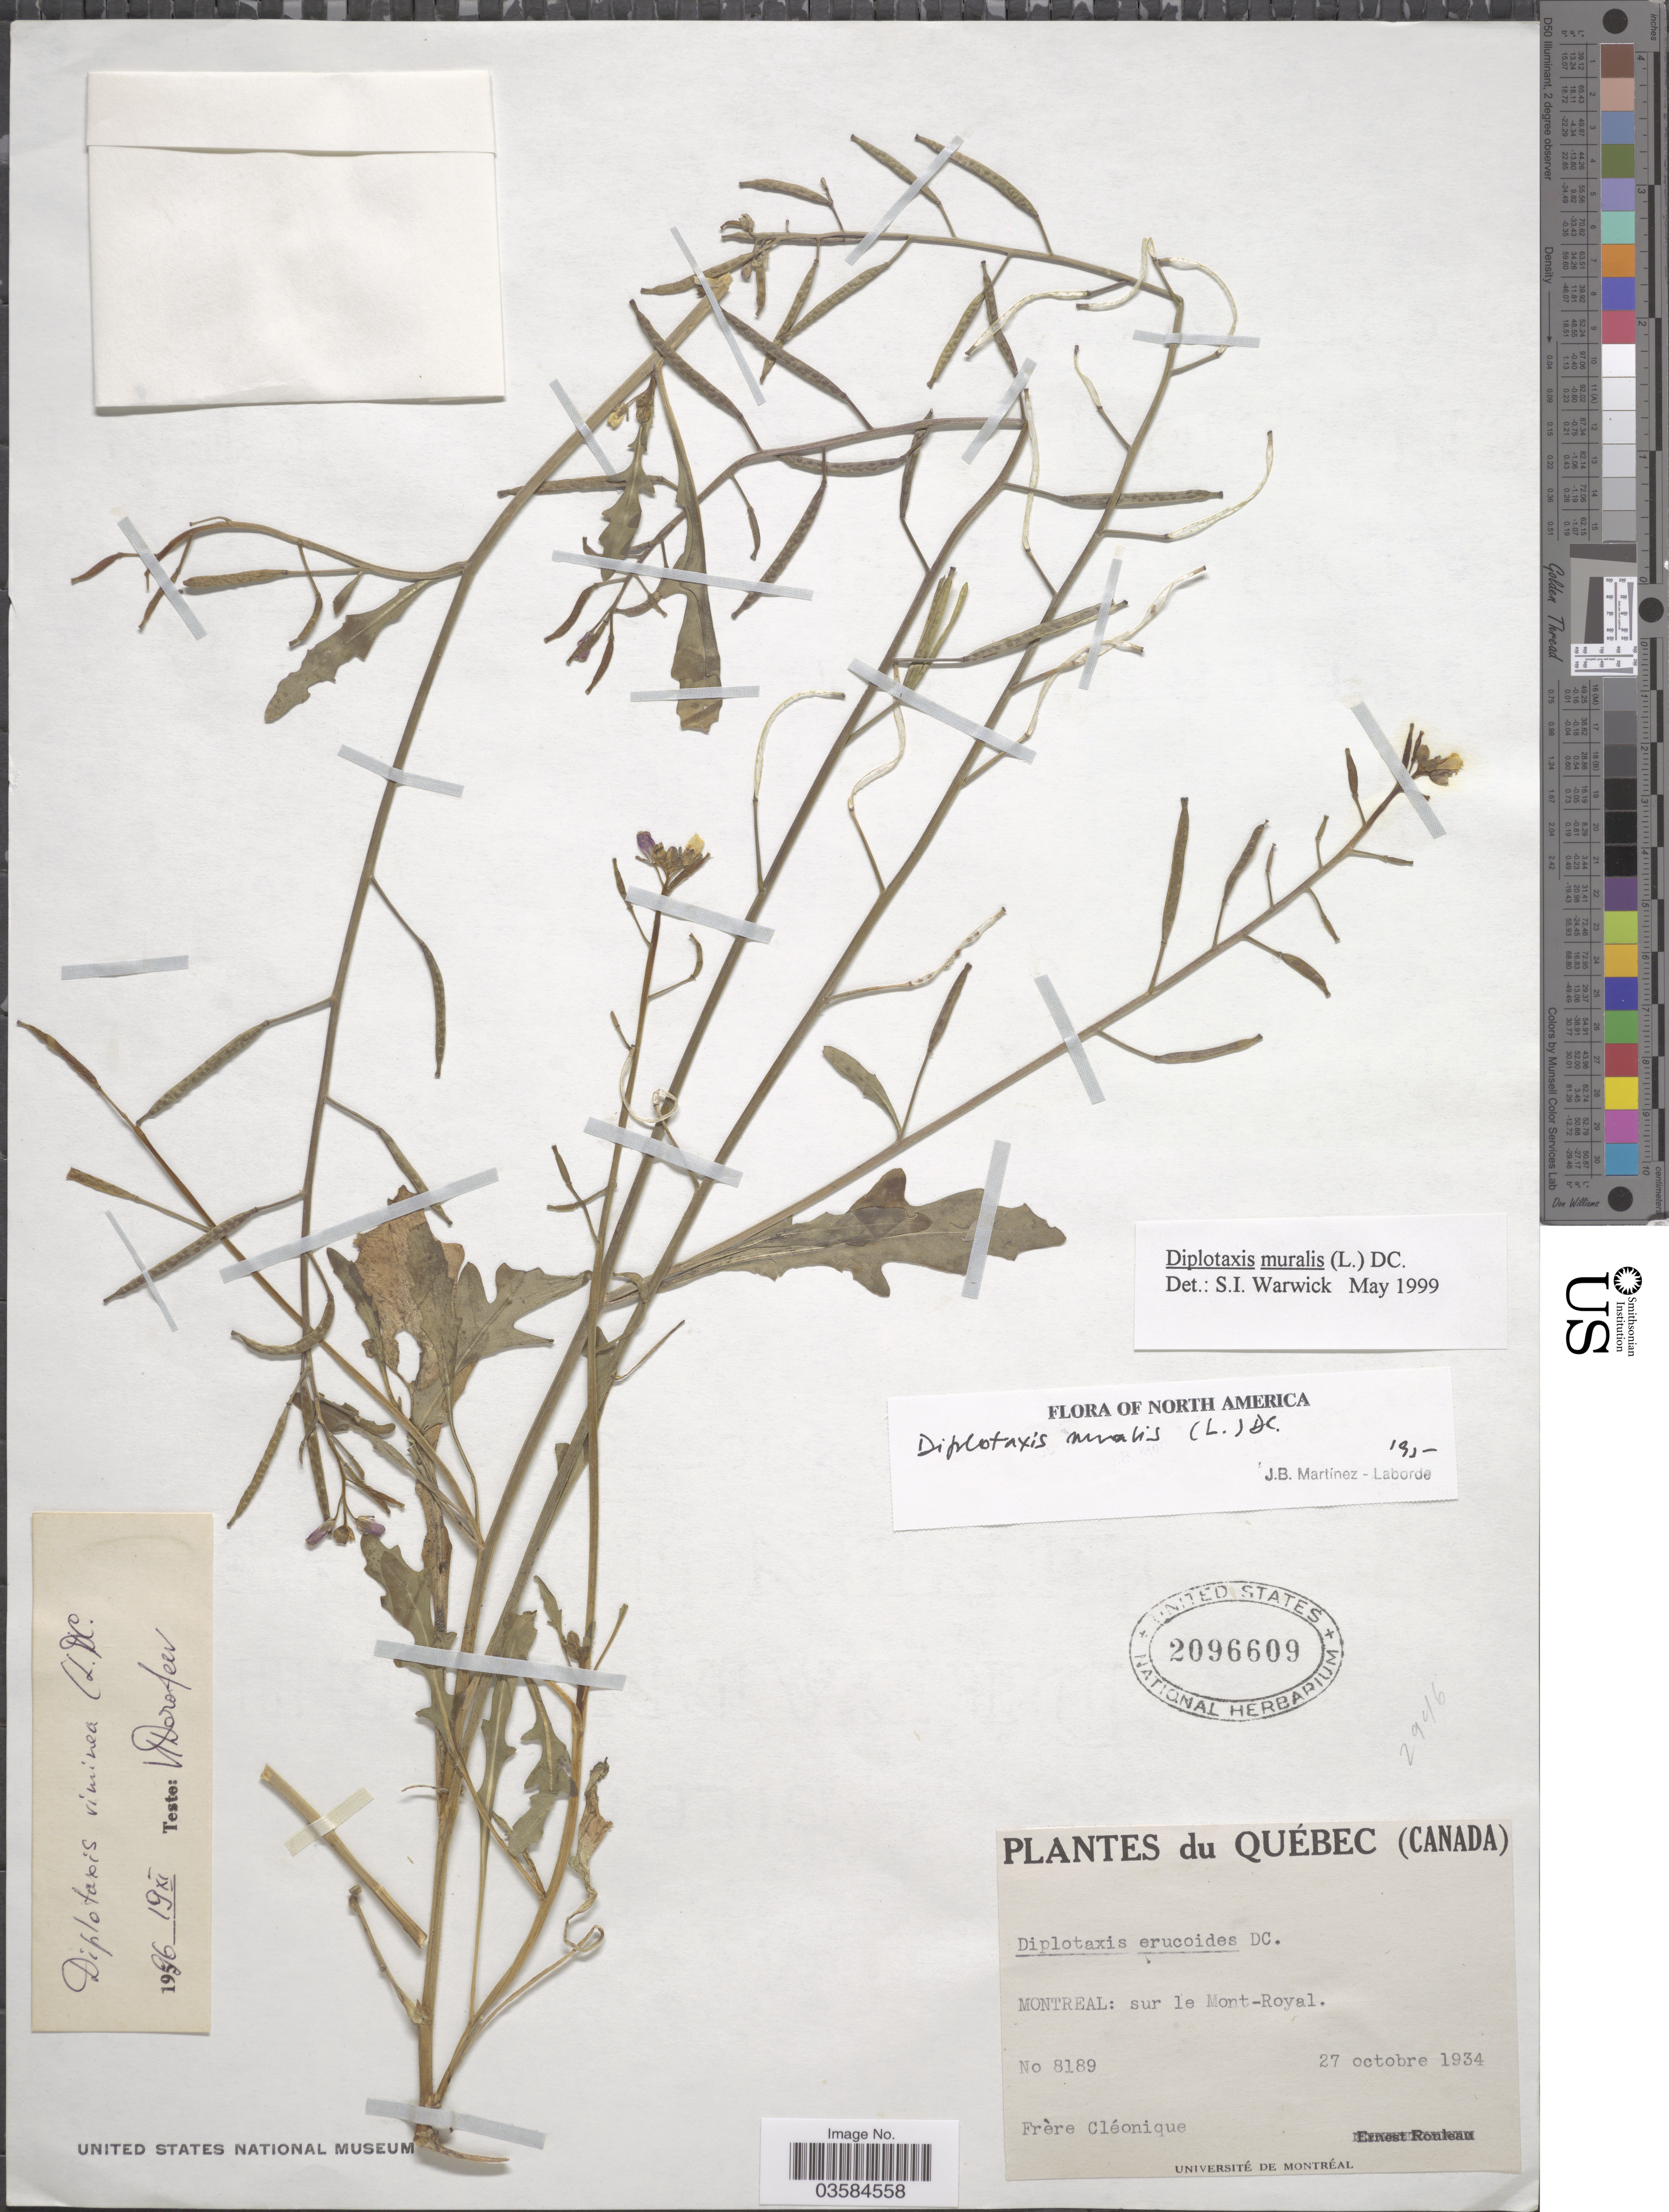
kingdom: Plantae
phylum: Tracheophyta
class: Magnoliopsida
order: Brassicales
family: Brassicaceae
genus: Diplotaxis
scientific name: Diplotaxis muralis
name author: (L.) DC.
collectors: F. Cléonique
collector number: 8189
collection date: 1934-10-27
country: Canada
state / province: Quebec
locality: Montreal: sur le Mont-Royal.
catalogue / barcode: US 2096609